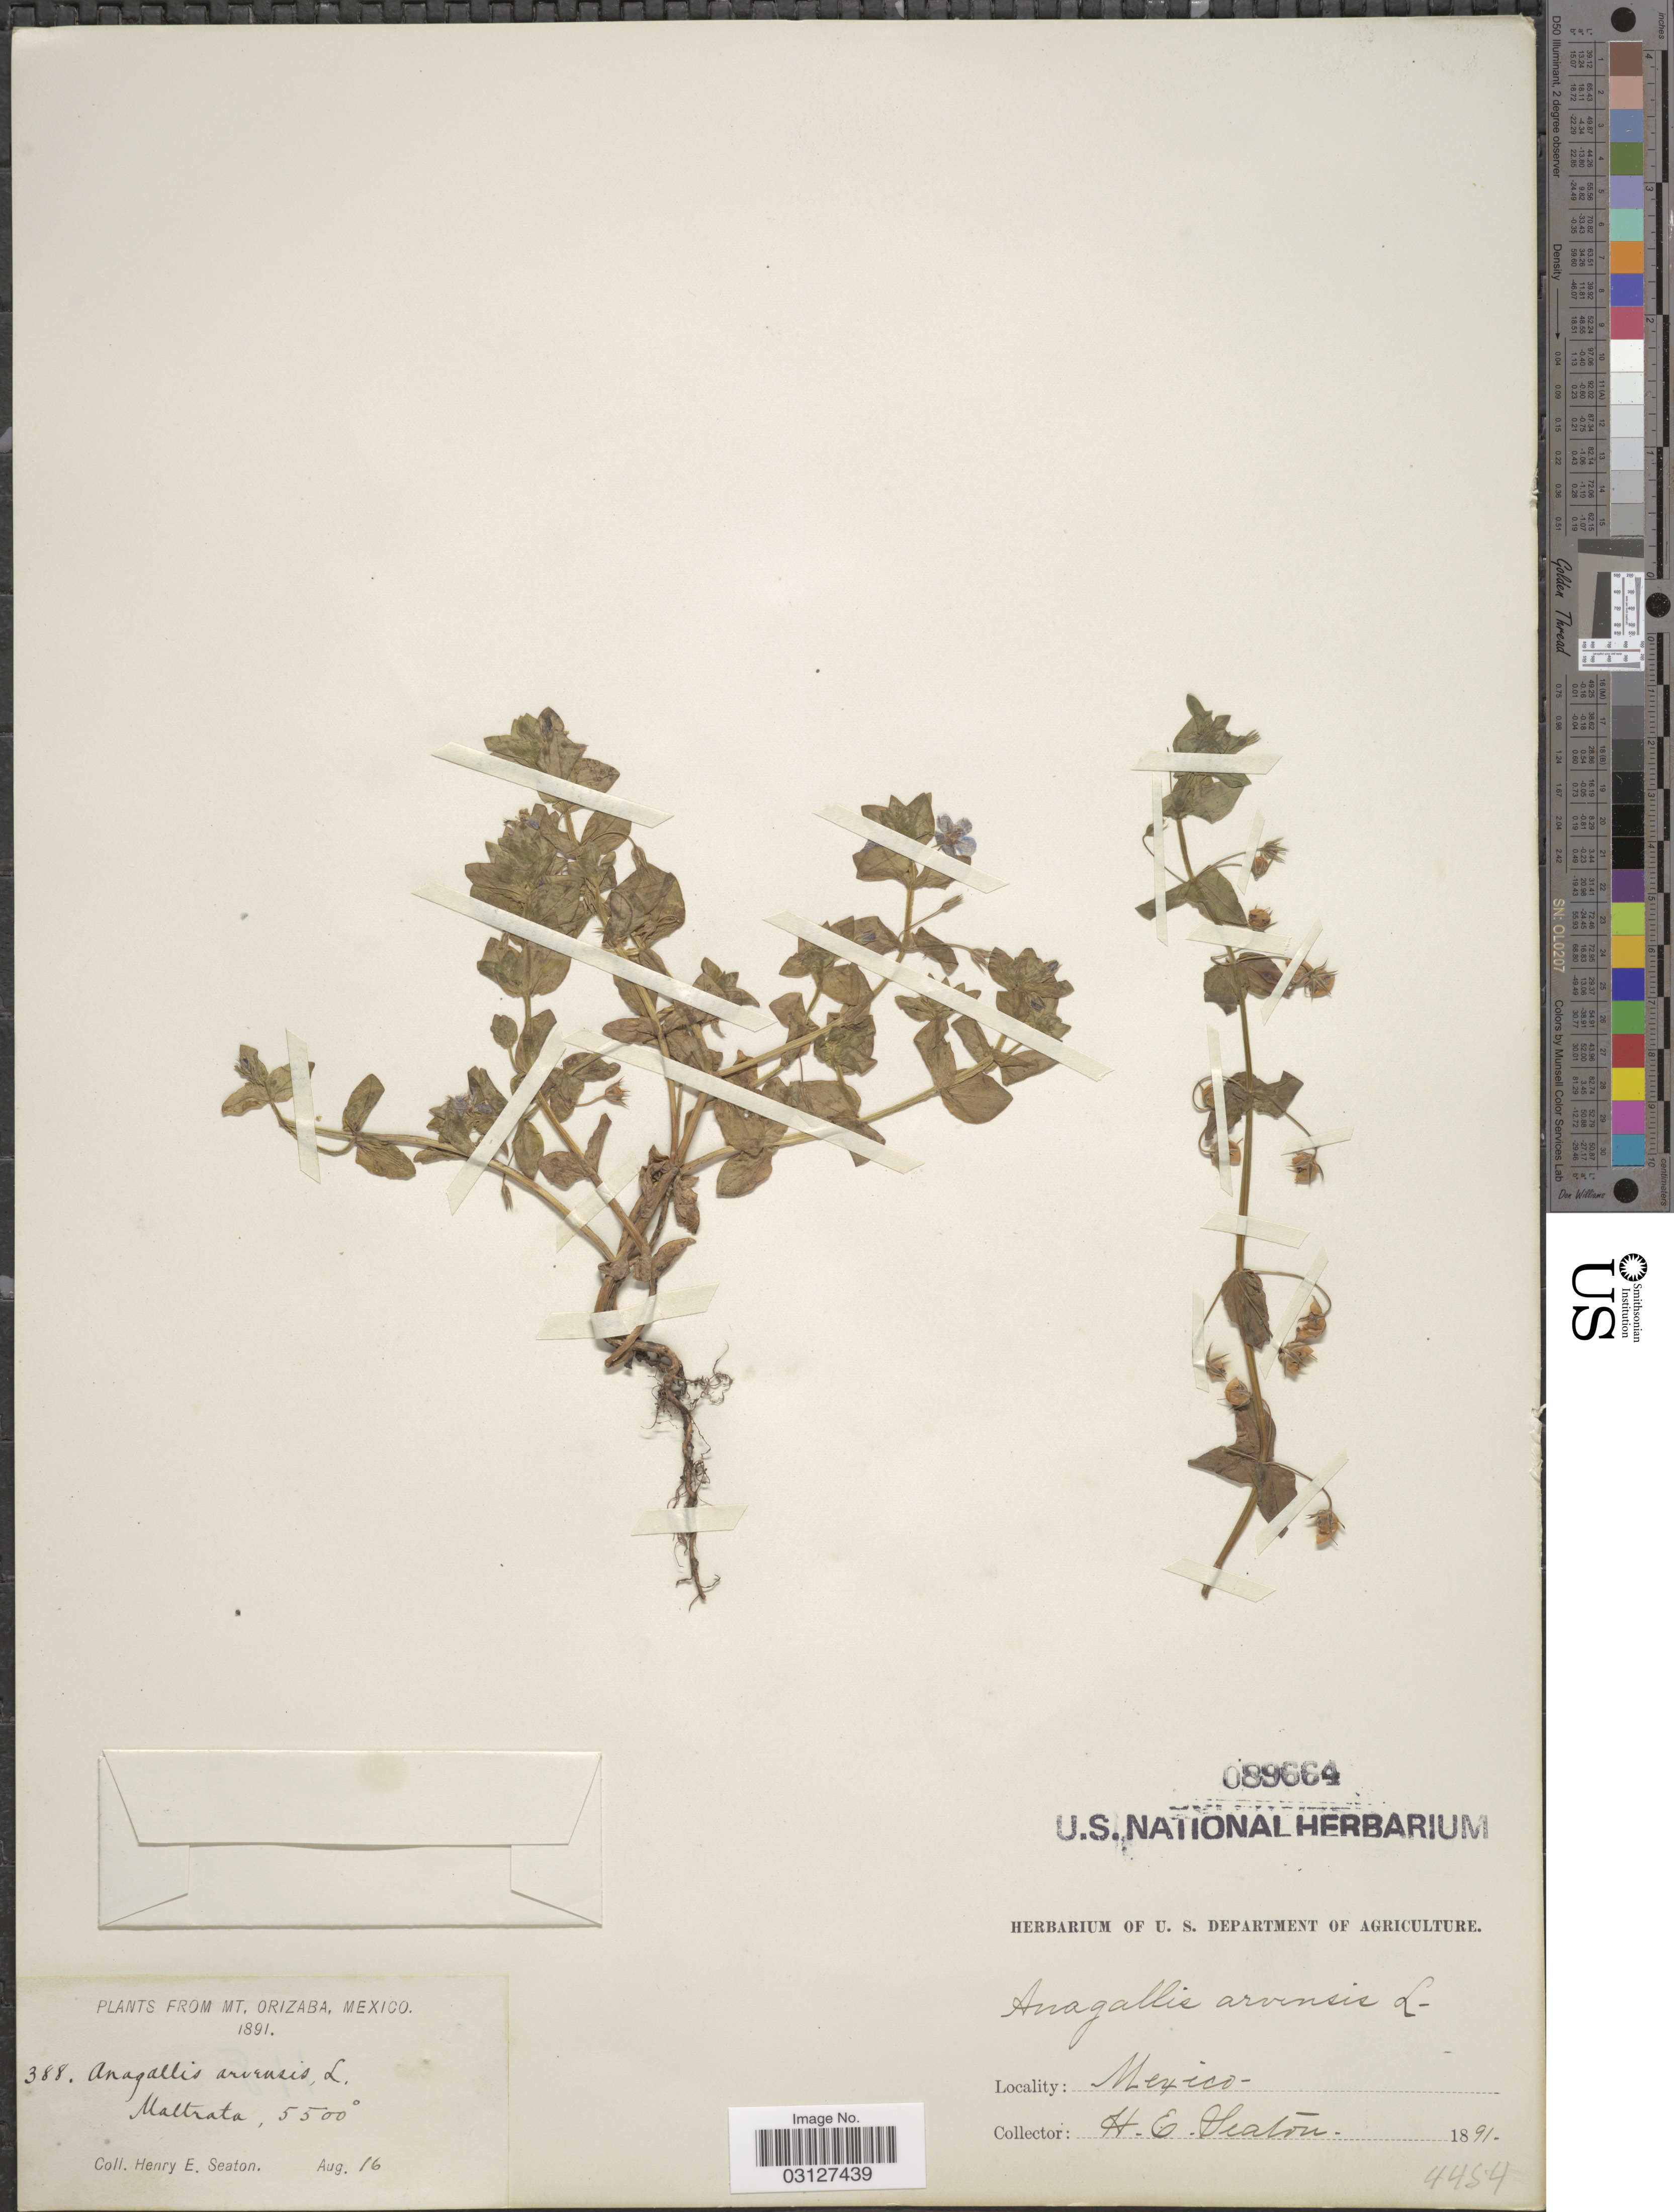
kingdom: Plantae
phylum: Tracheophyta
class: Magnoliopsida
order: Ericales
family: Primulaceae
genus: Anagallis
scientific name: Anagallis arvensis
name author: L.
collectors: H. E. Seaton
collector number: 388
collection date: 1891-08-16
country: Mexico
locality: Mt. Orizaba. Maltrata.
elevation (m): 1676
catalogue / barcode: US 89664